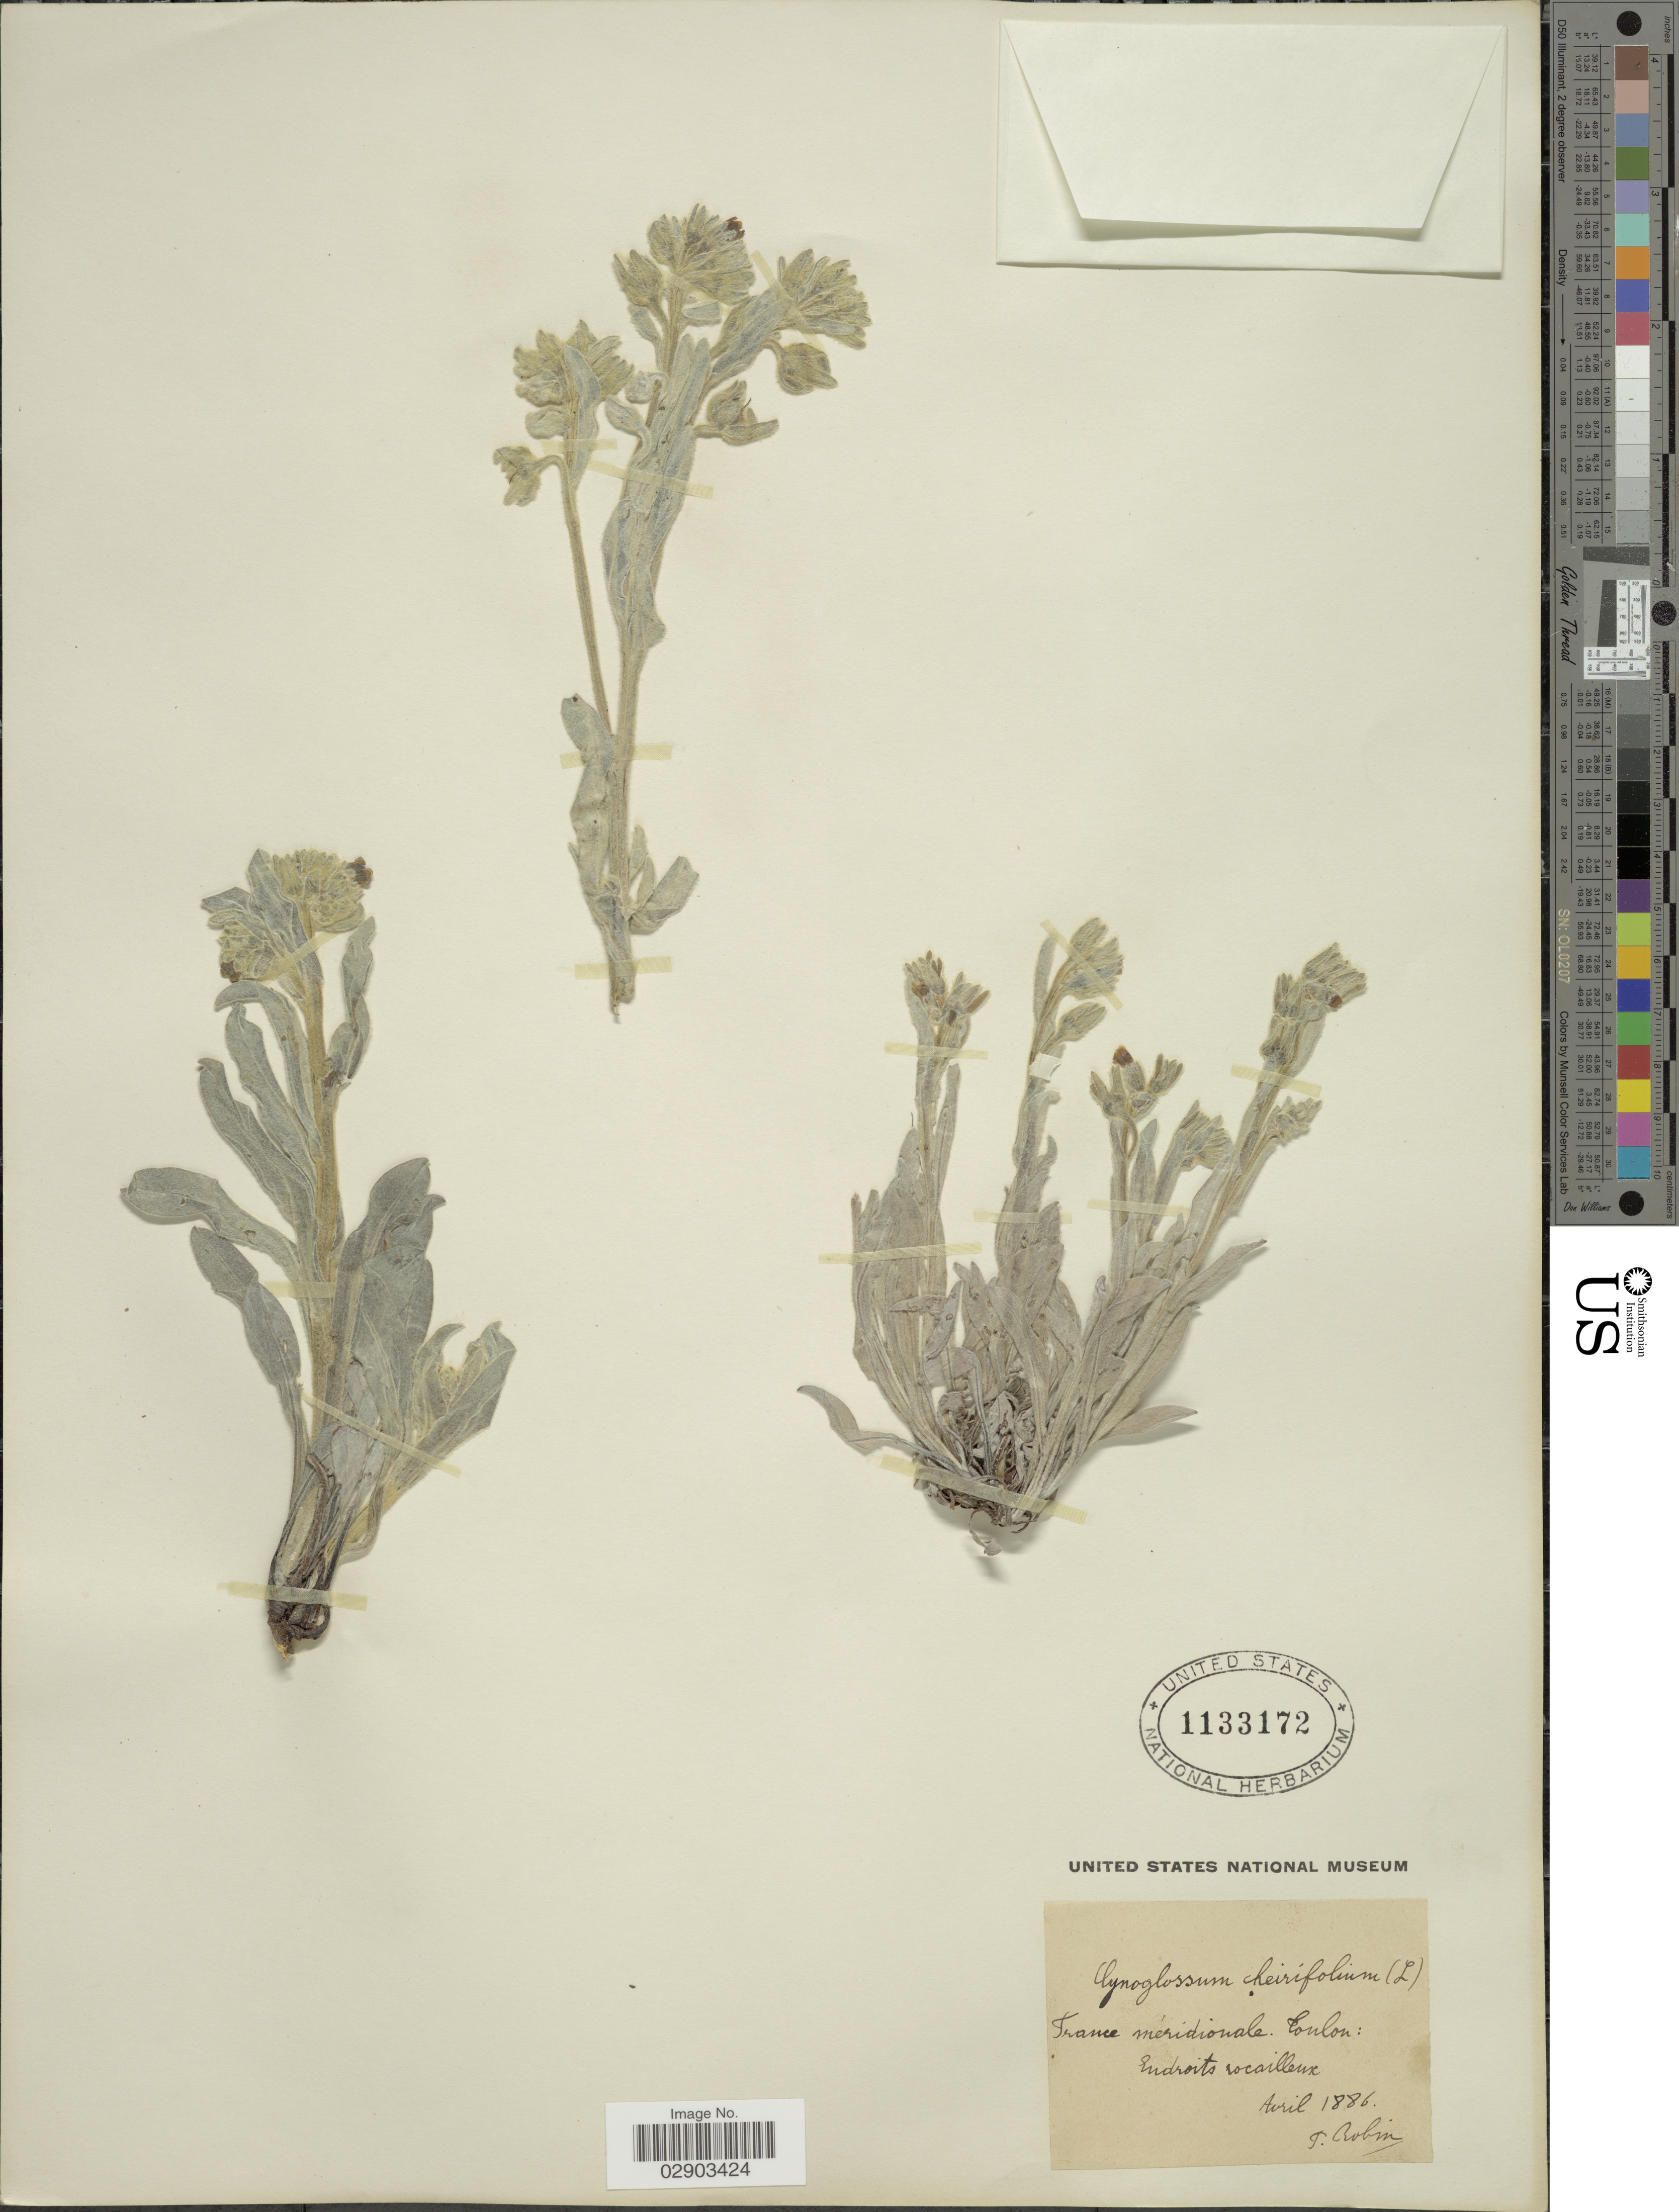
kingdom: Plantae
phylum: Tracheophyta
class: Magnoliopsida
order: Boraginales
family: Boraginaceae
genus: Cynoglossum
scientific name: Cynoglossum cheirifolium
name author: L.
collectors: P. Robin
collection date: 1886-04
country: France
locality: France méridionale Coulon: Endroits rocailleux.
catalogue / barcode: US 1133172